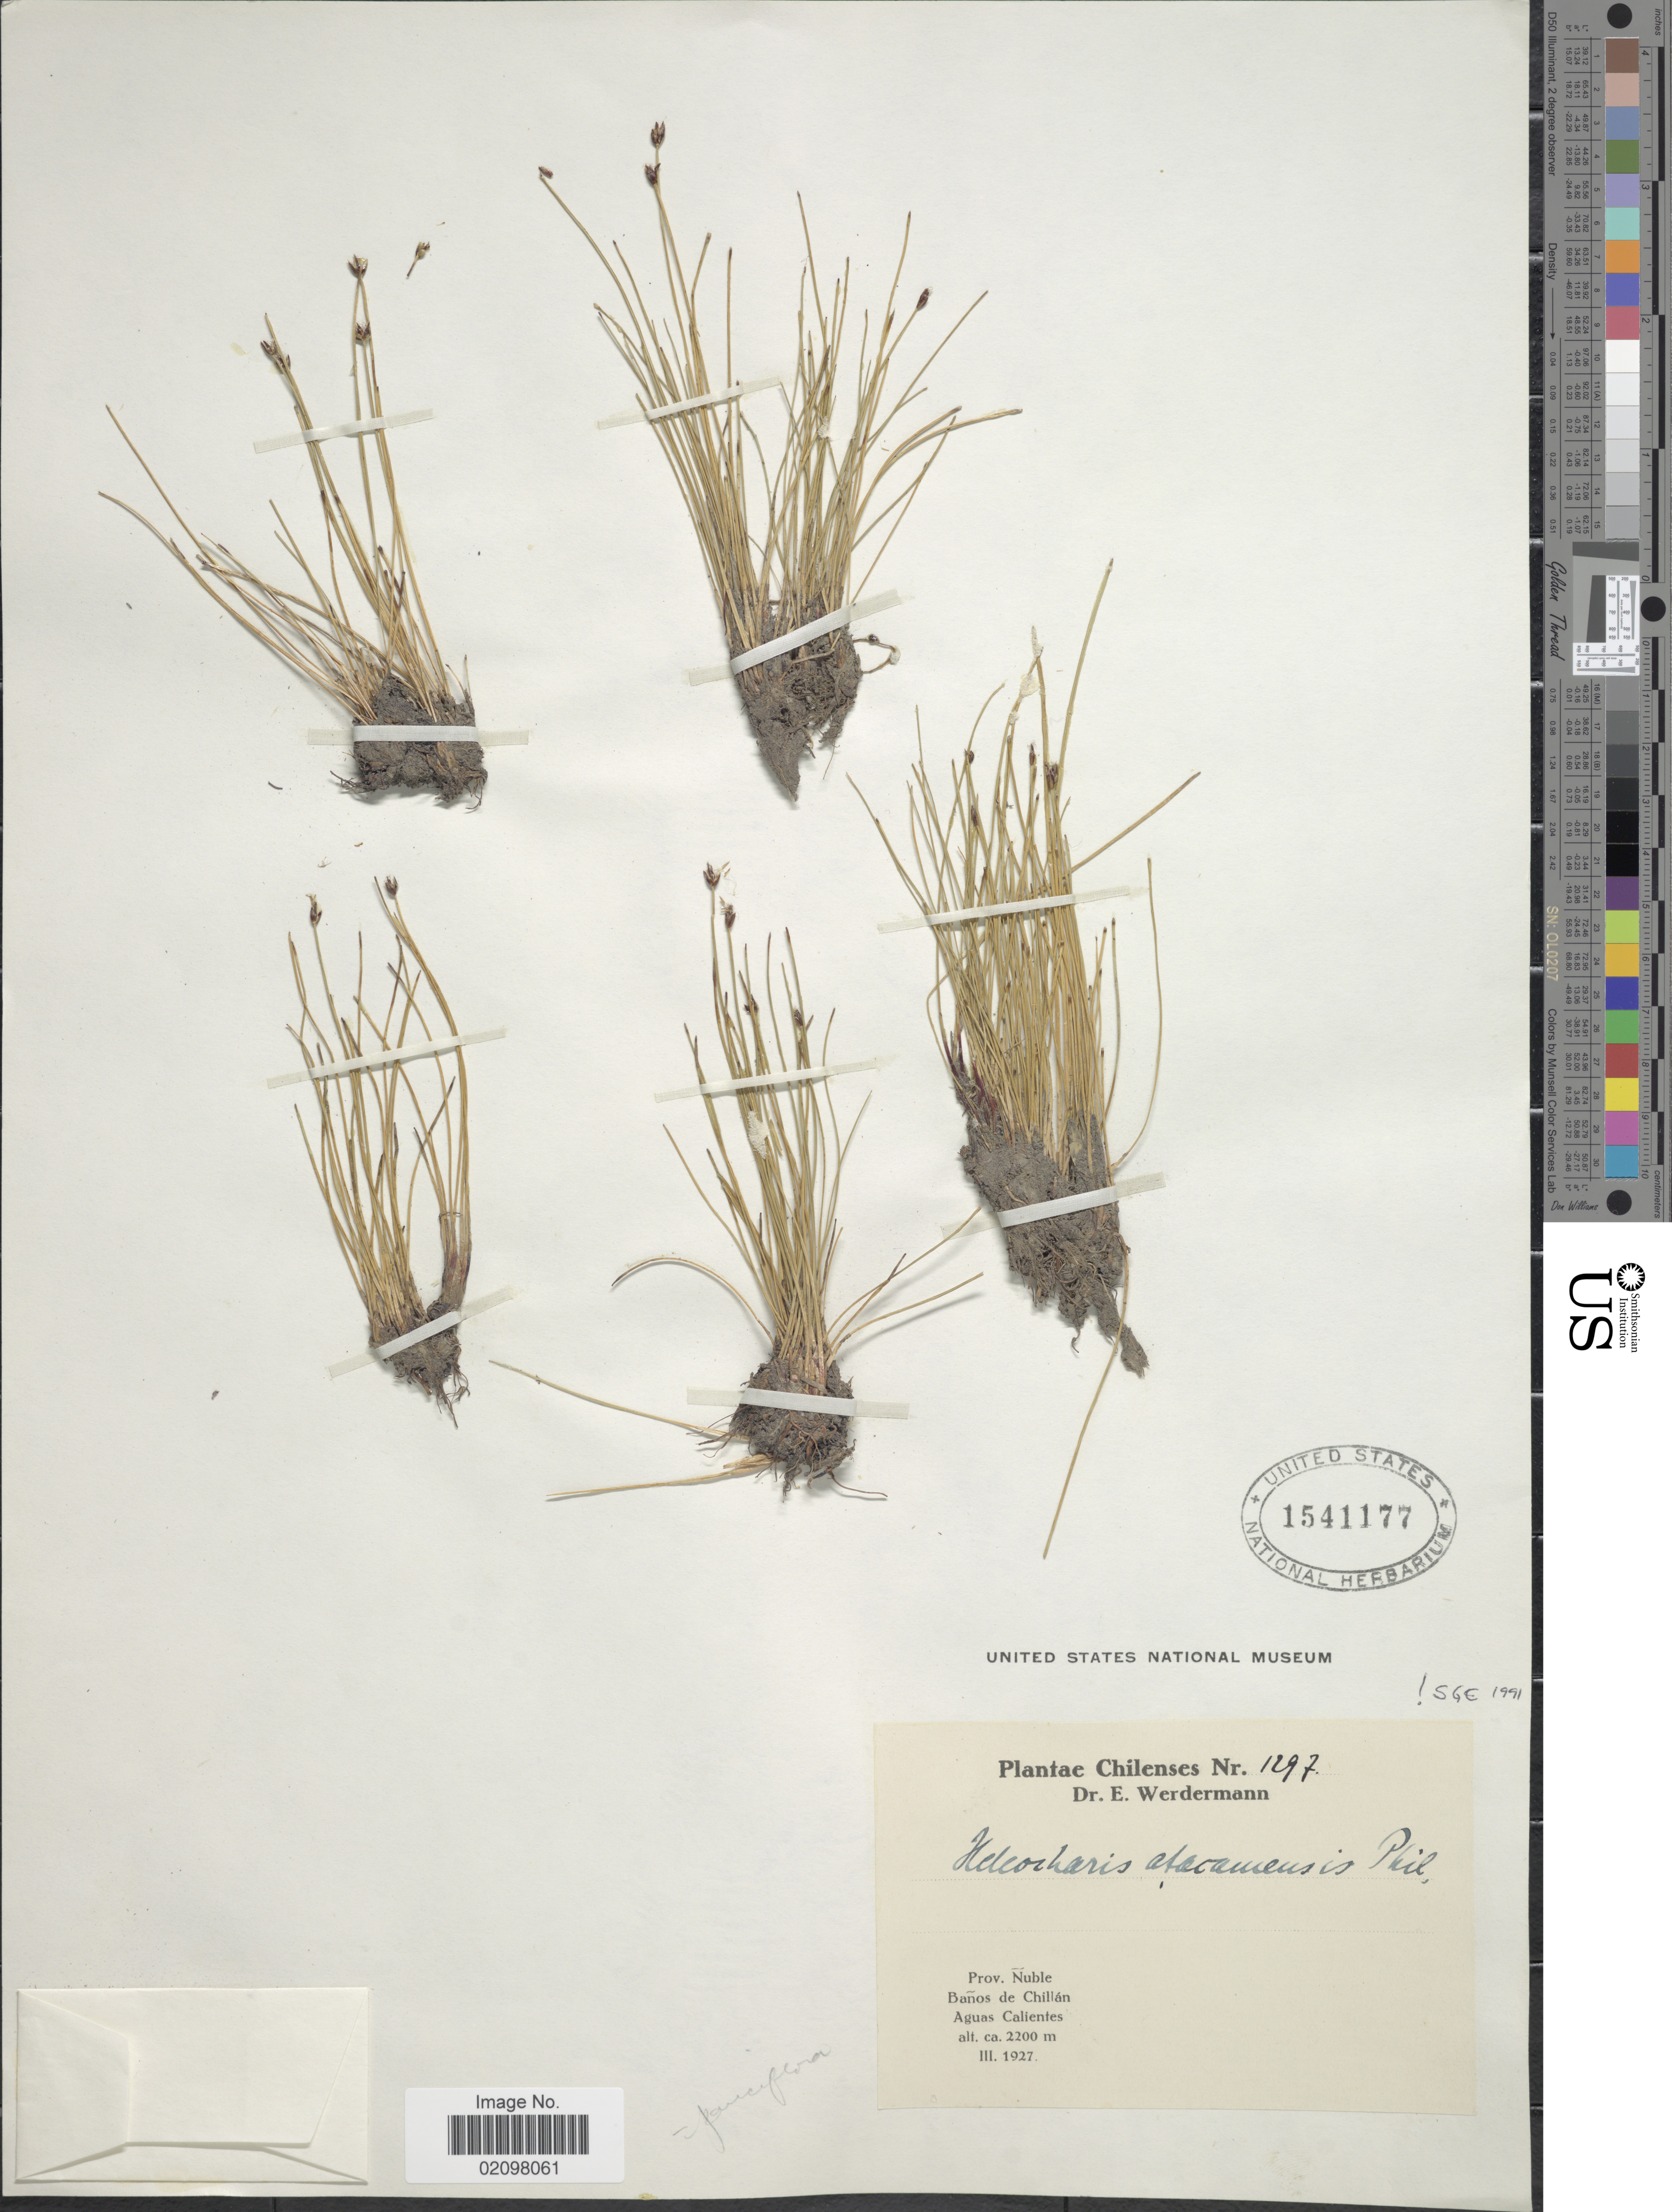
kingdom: Plantae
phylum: Tracheophyta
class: Liliopsida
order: Poales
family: Cyperaceae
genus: Eleocharis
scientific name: Eleocharis atacamensis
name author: Phil.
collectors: E. Werdermann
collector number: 1297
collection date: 1927-03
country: Chile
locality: Prov. Ñuble, Baños de Chillán, Aguas Calientes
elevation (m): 2200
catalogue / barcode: US 1541177